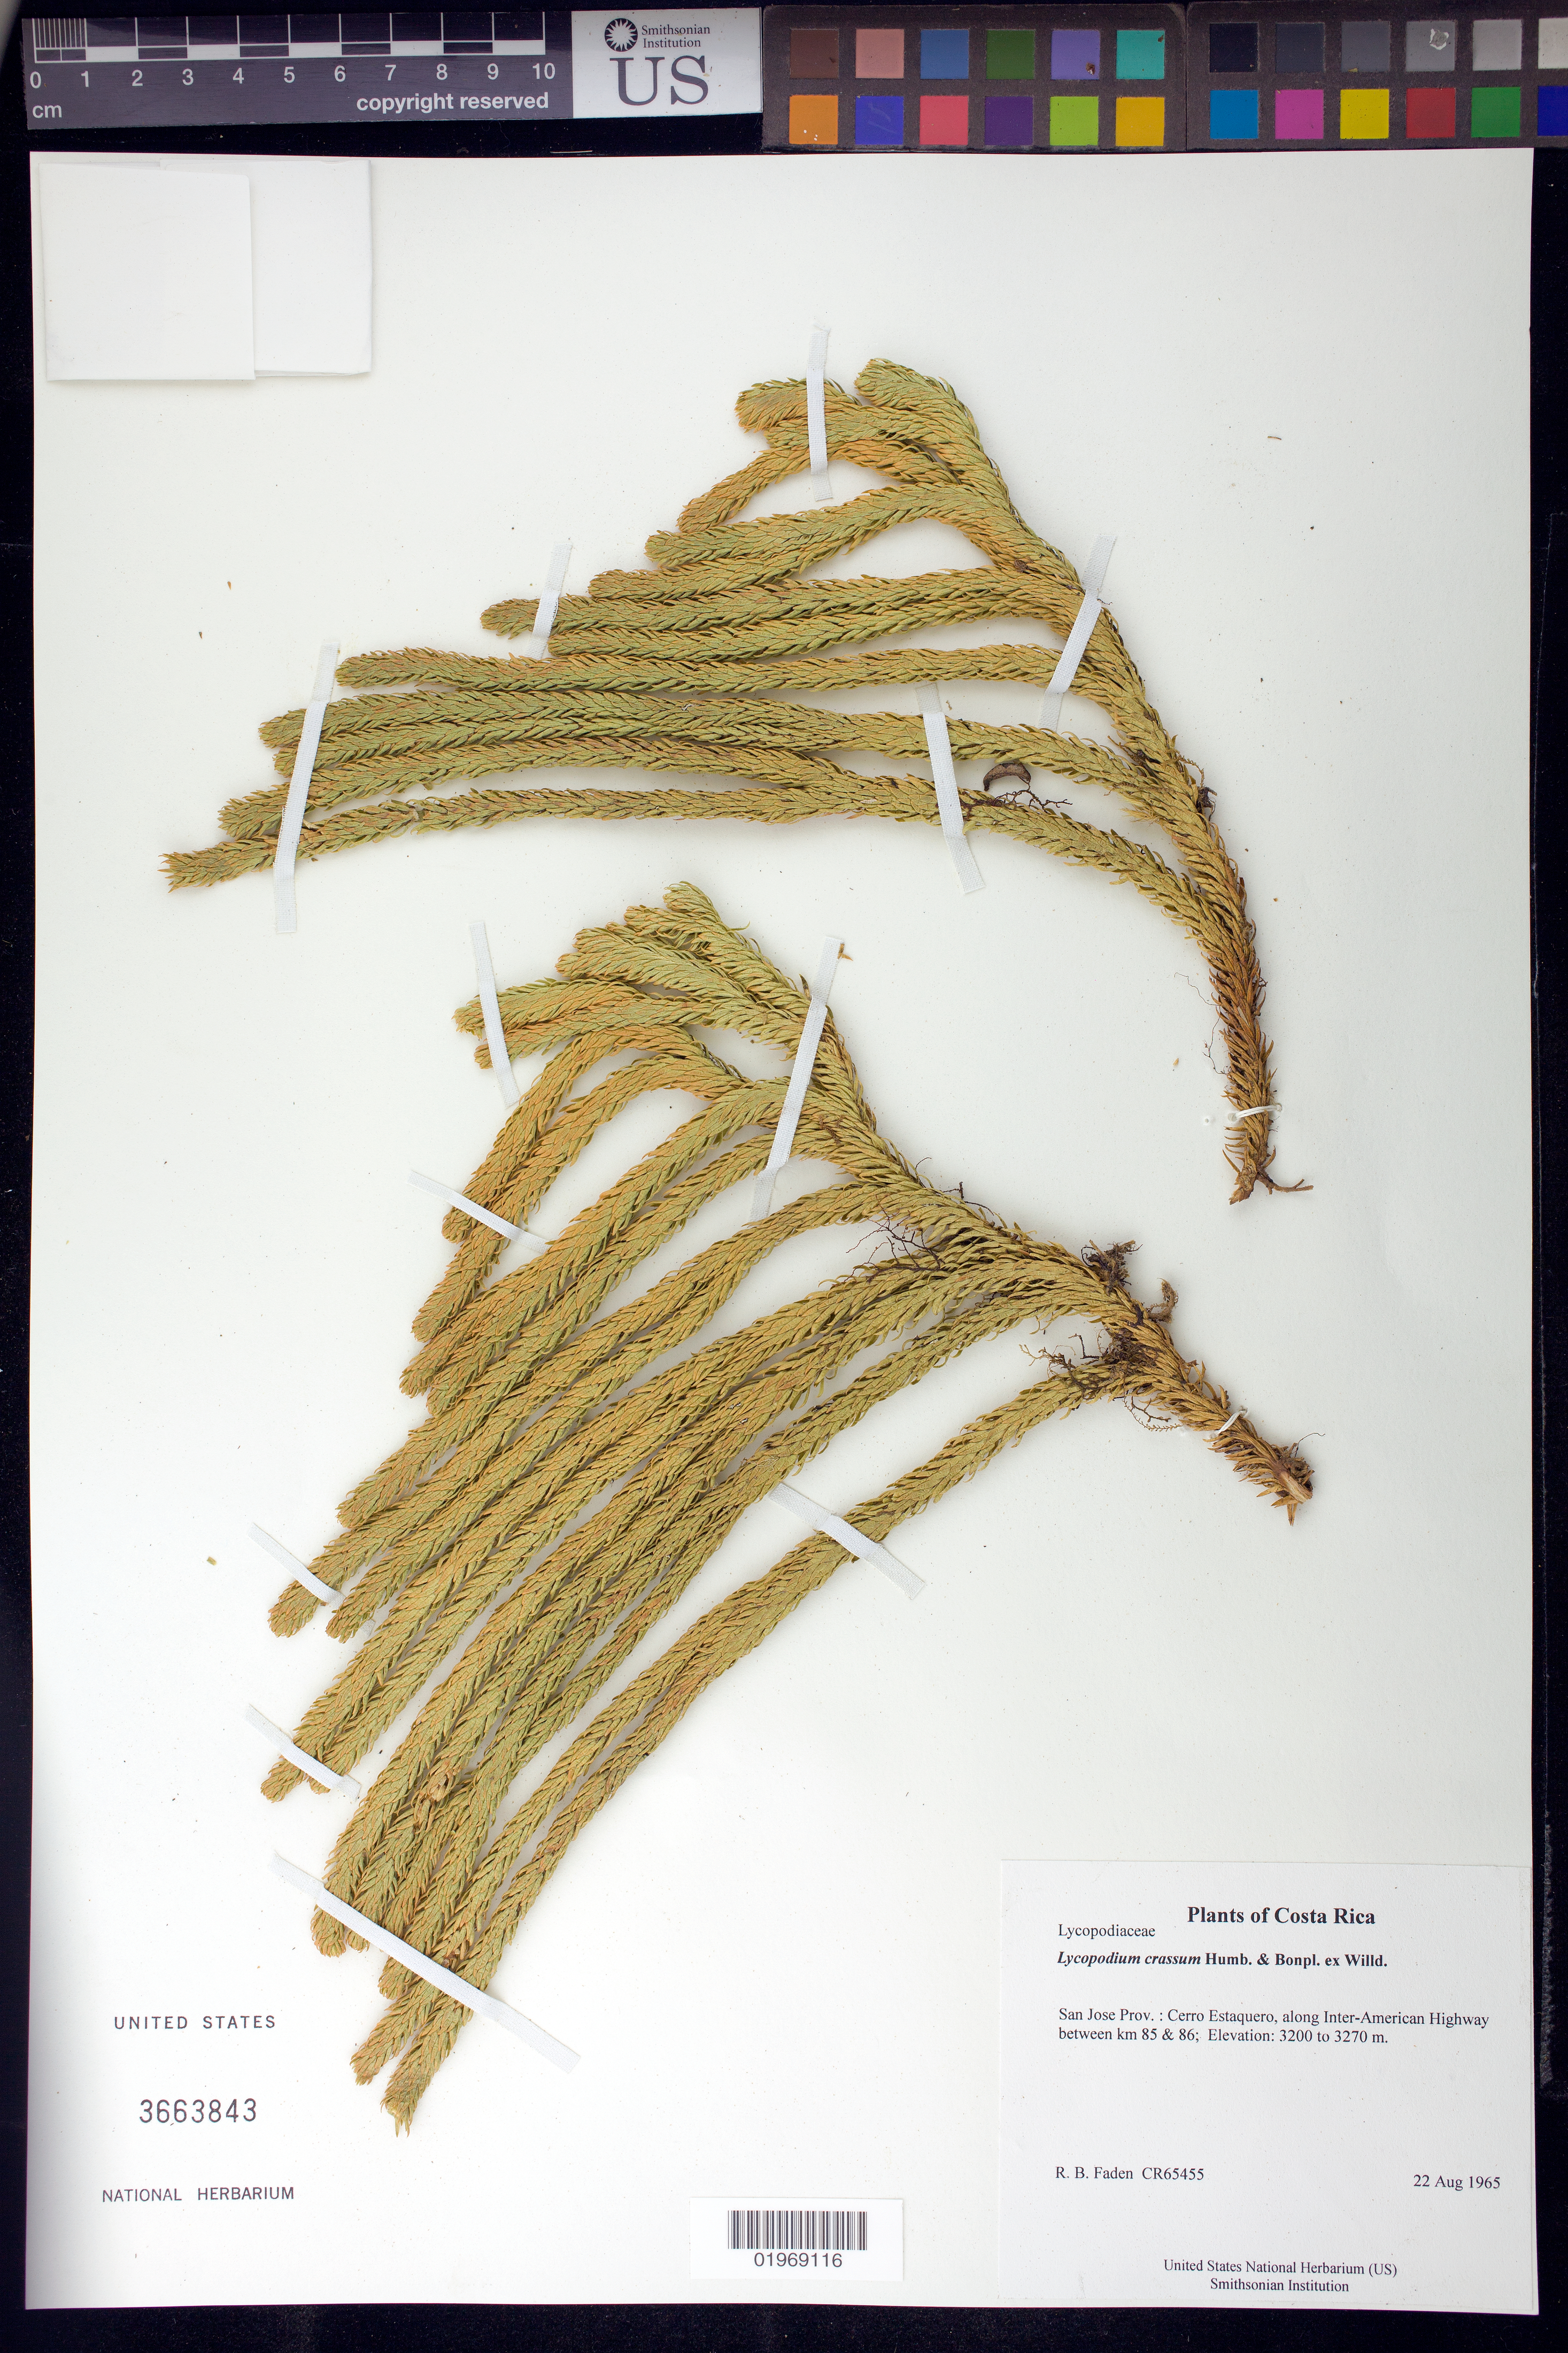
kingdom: Plantae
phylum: Tracheophyta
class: Lycopodiopsida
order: Lycopodiales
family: Lycopodiaceae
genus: Phlegmariurus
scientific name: Phlegmariurus crassus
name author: (Humb. & Bonpl. ex Willd.) B. Øllg.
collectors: R. B. Faden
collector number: CR65455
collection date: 1965-08-22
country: Costa Rica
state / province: San Jose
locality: Cerro Estaquero, along Inter-American Highway between km 85 & 86.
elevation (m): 3200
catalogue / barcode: US 3663843